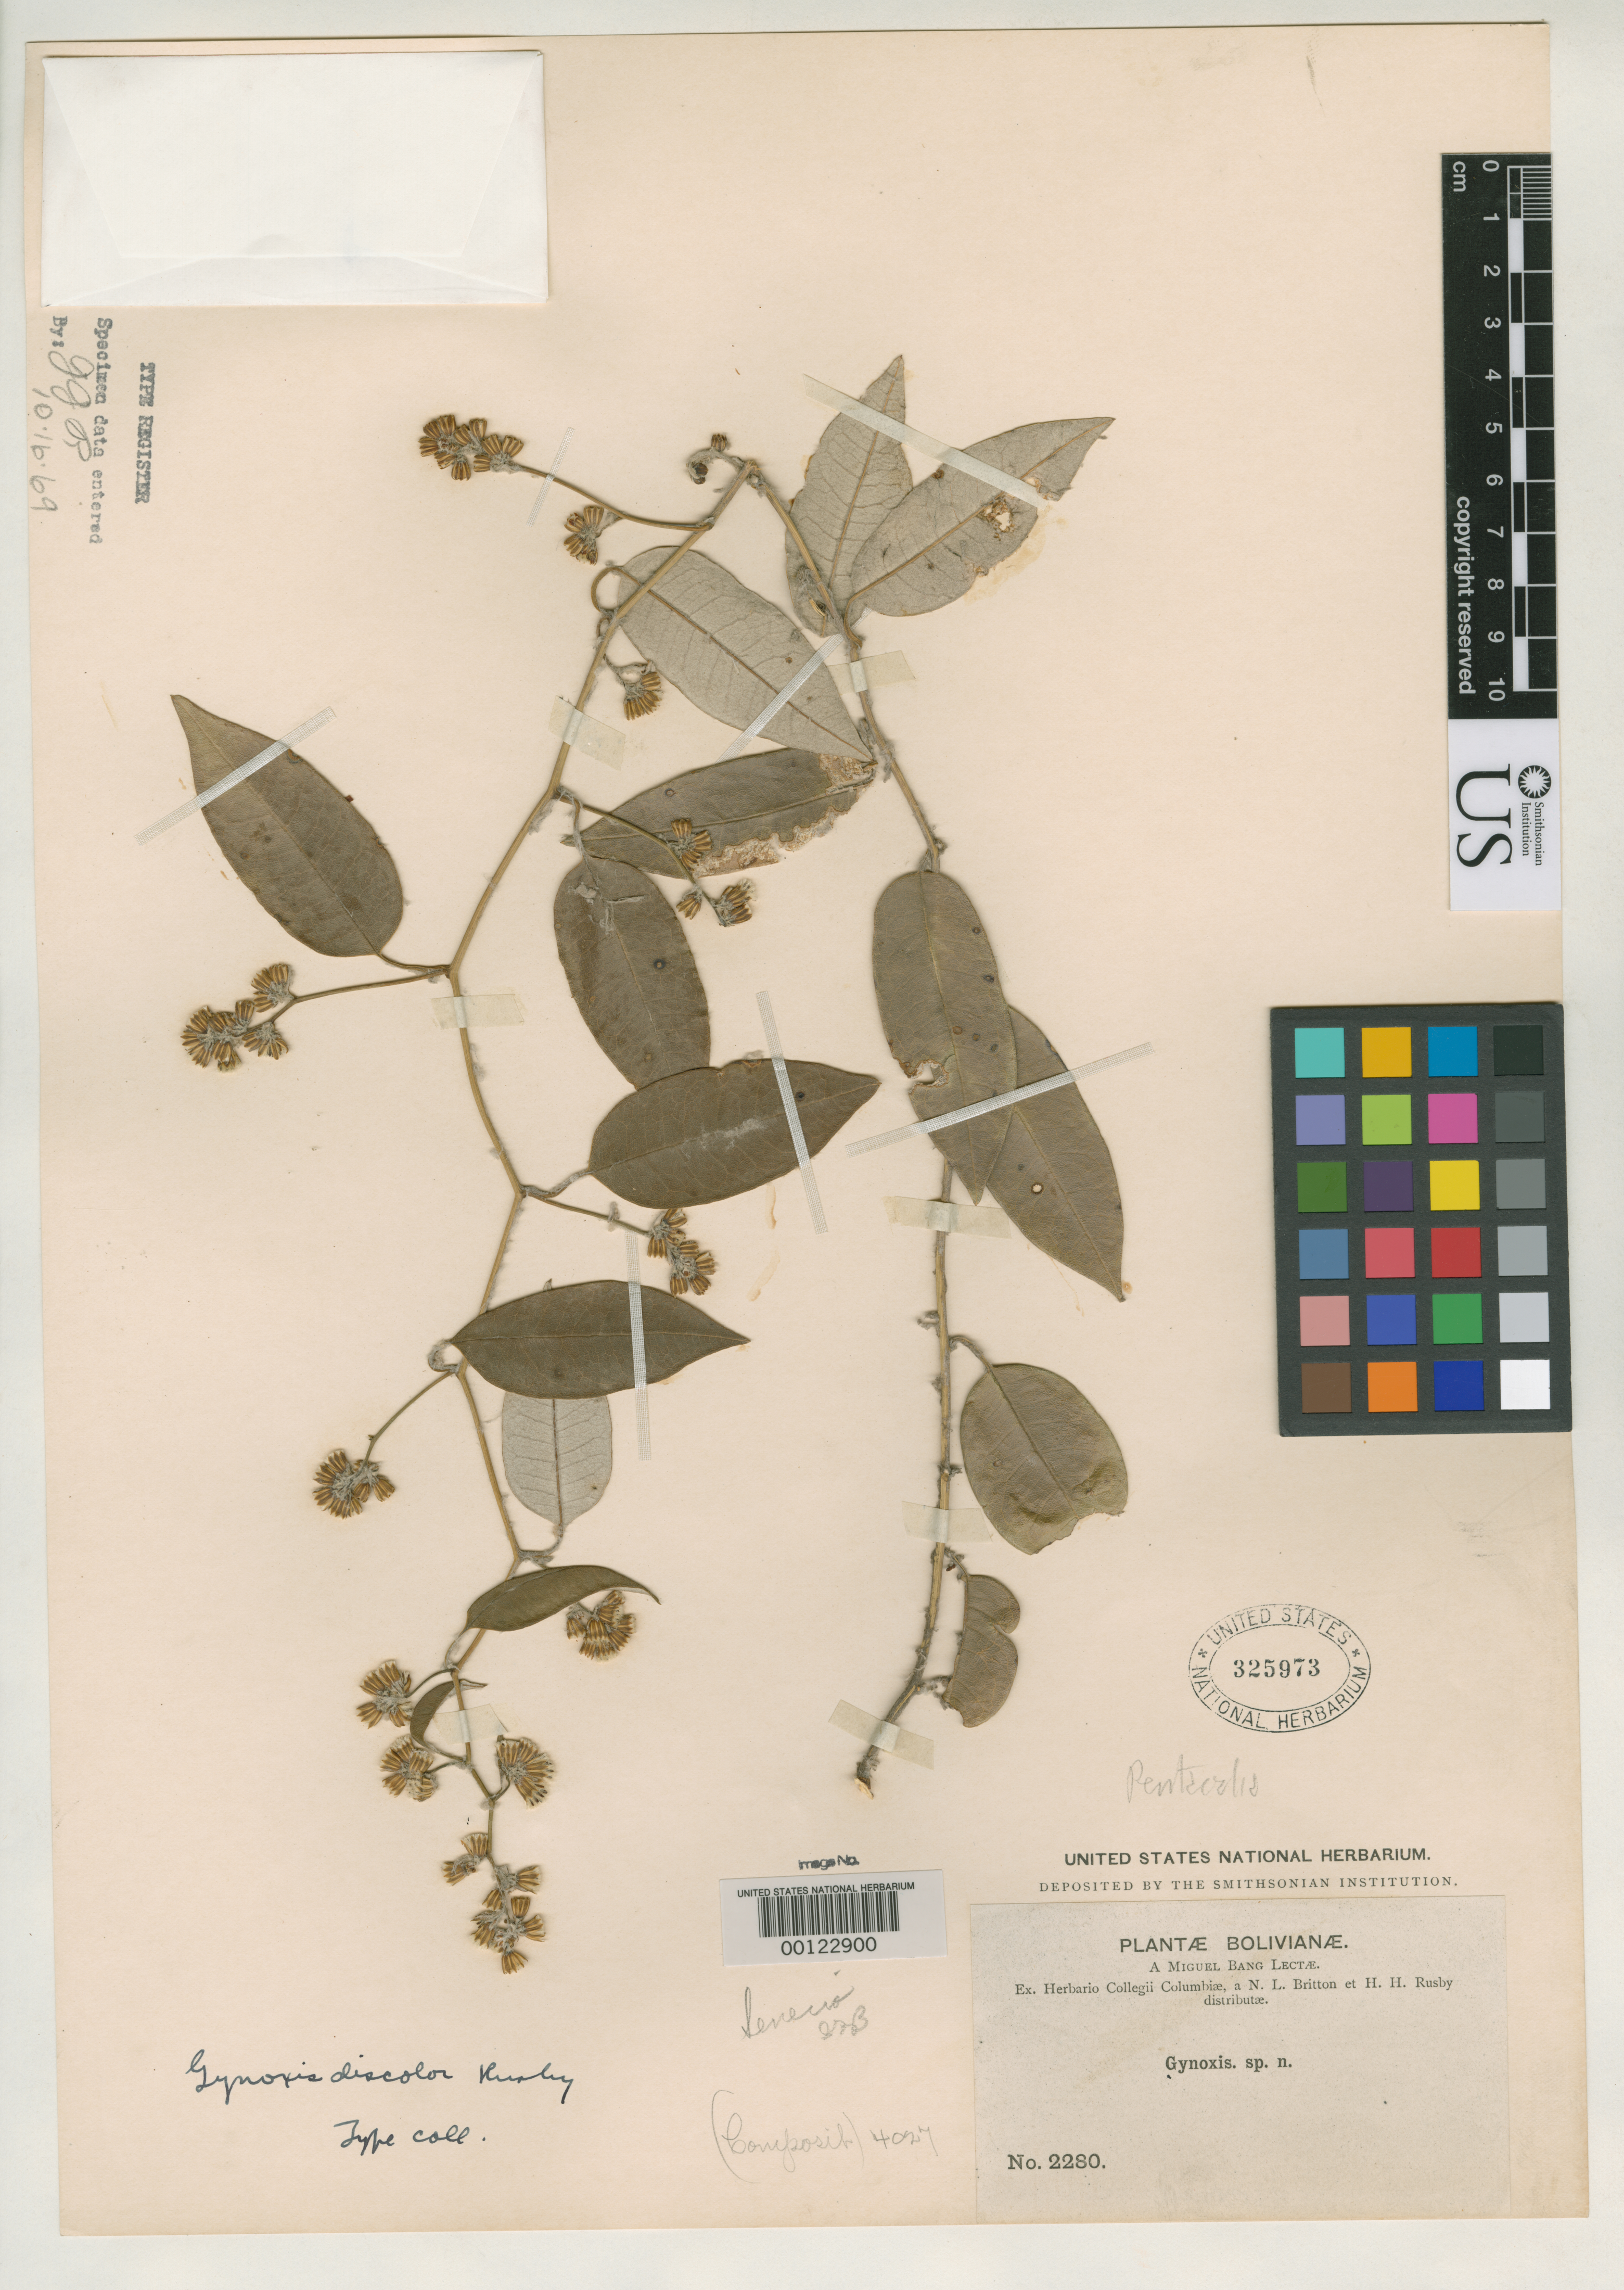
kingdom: Plantae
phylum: Tracheophyta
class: Magnoliopsida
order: Asterales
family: Asteraceae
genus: Gynoxys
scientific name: Gynoxys discolor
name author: Rusby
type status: Isotype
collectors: M. Bang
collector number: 2280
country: Bolivia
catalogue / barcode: US 325973